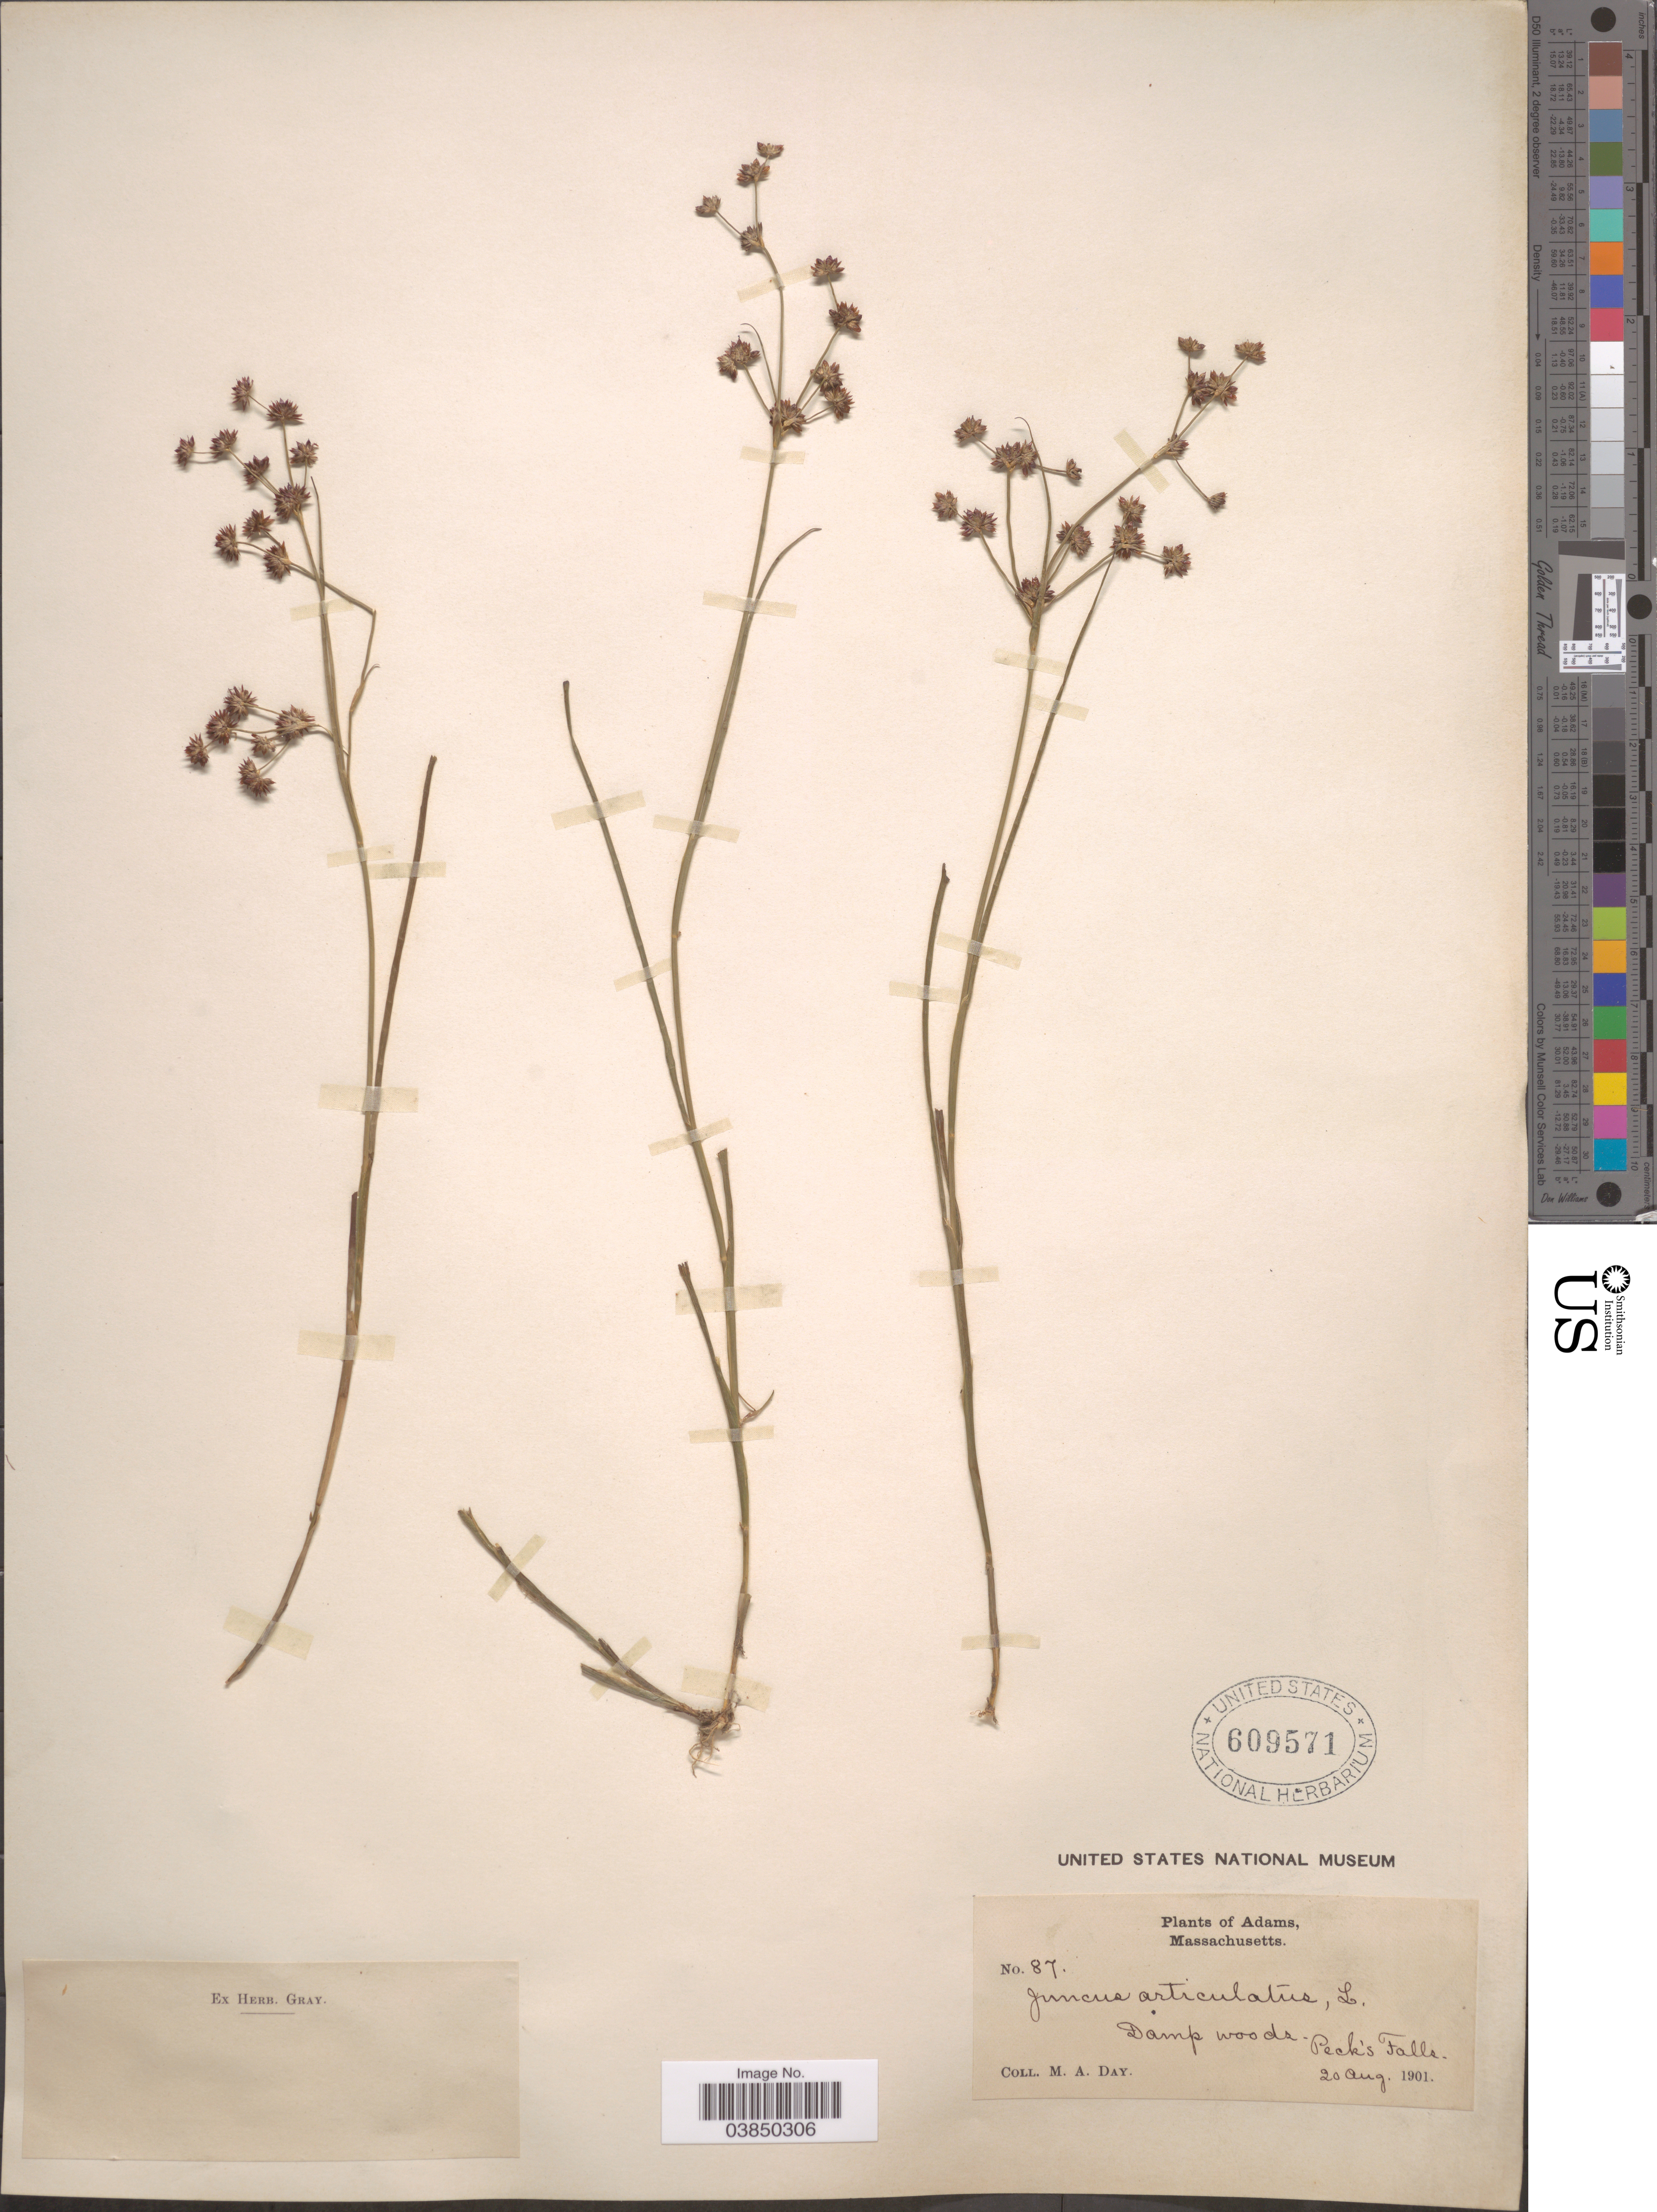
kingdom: Plantae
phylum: Tracheophyta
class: Liliopsida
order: Poales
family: Juncaceae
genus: Juncus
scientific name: Juncus articulatus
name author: L.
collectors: M. Day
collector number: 87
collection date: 1901-08-20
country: United States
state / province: Massachusetts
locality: Adams. Peck's Falls.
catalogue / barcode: US 609571